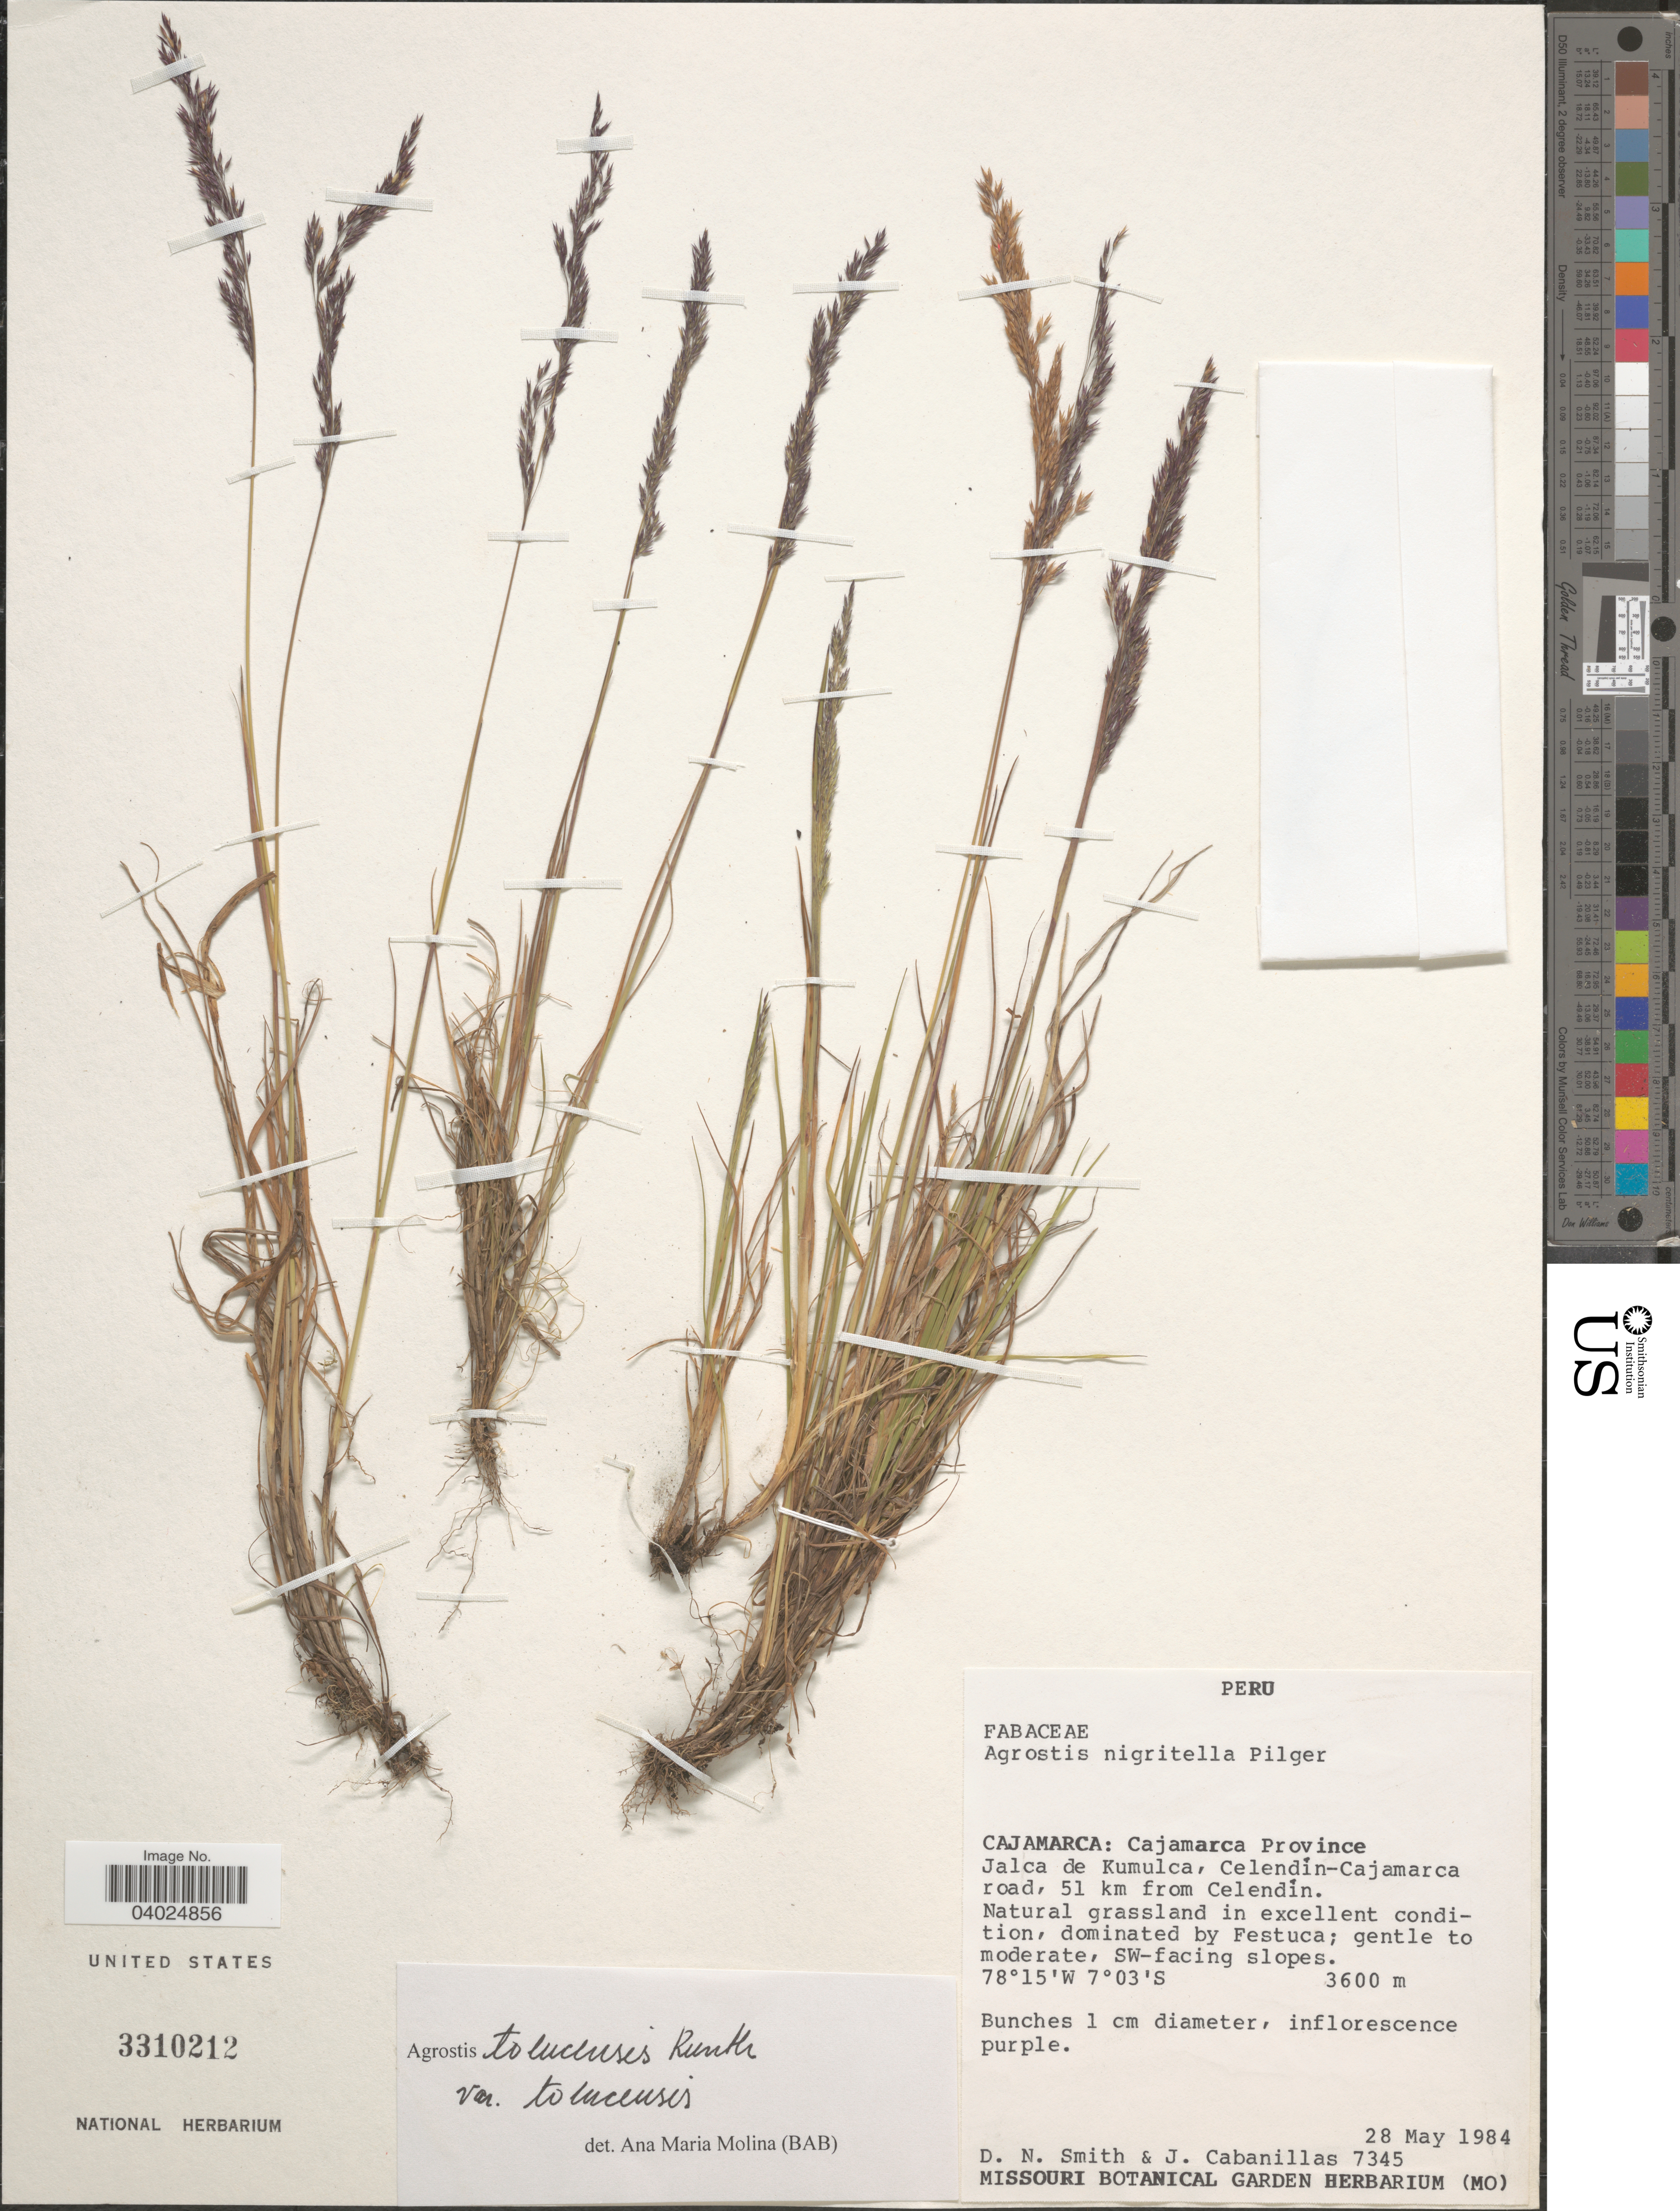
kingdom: Plantae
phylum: Tracheophyta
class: Liliopsida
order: Poales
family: Poaceae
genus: Agrostis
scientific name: Agrostis tolucensis Kunth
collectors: D. Smith & J. Cabanillas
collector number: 7345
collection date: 1984-05-28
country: Peru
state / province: Cajamarca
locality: Cajamarca: Cajamarca Province. Jalca de Kumulca, Celendin-Cajamarca road, 51 km from Celendin. SW-facing slopes.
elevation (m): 3600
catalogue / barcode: US 3310212